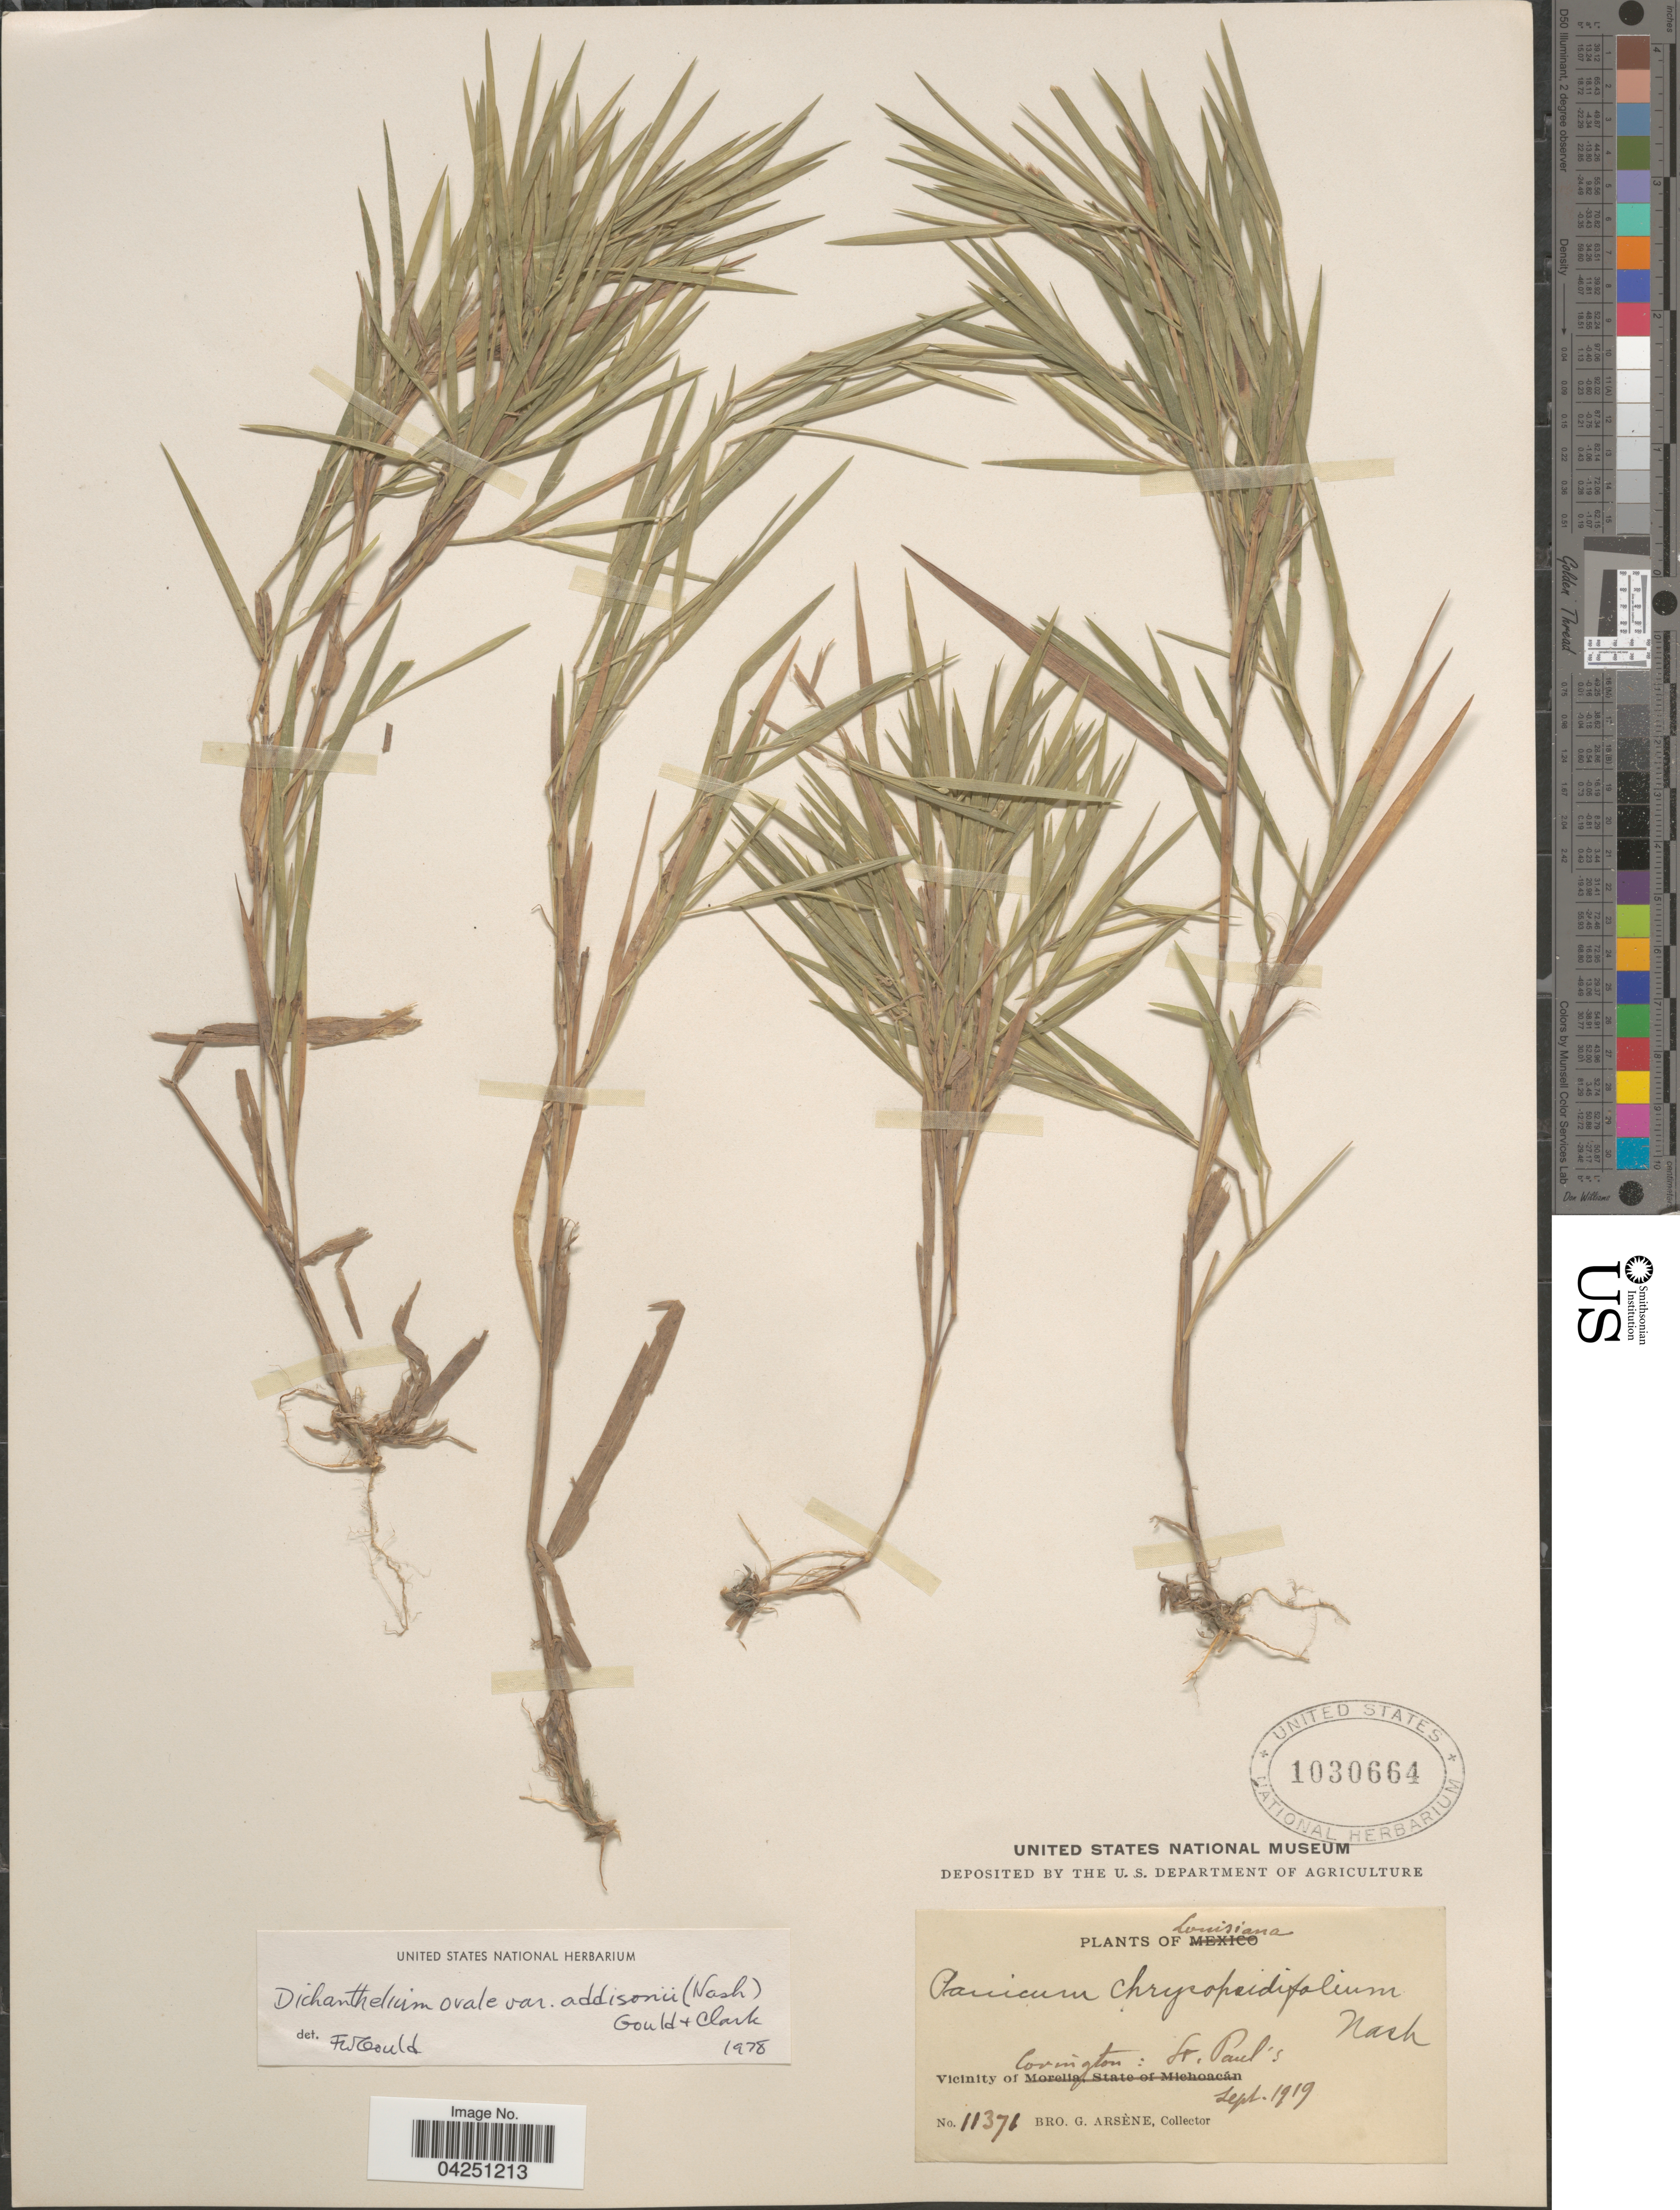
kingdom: Plantae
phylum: Tracheophyta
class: Liliopsida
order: Poales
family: Poaceae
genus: Dichanthelium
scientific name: Dichanthelium acuminatum var. acuminatum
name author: (Sw.) Gould & C.A. Clark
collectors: Bro. G. Arsène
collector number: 11371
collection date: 1919-09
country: United States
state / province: Louisiana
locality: Vicinity of Covington: St. Paul's.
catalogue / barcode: US 1030664